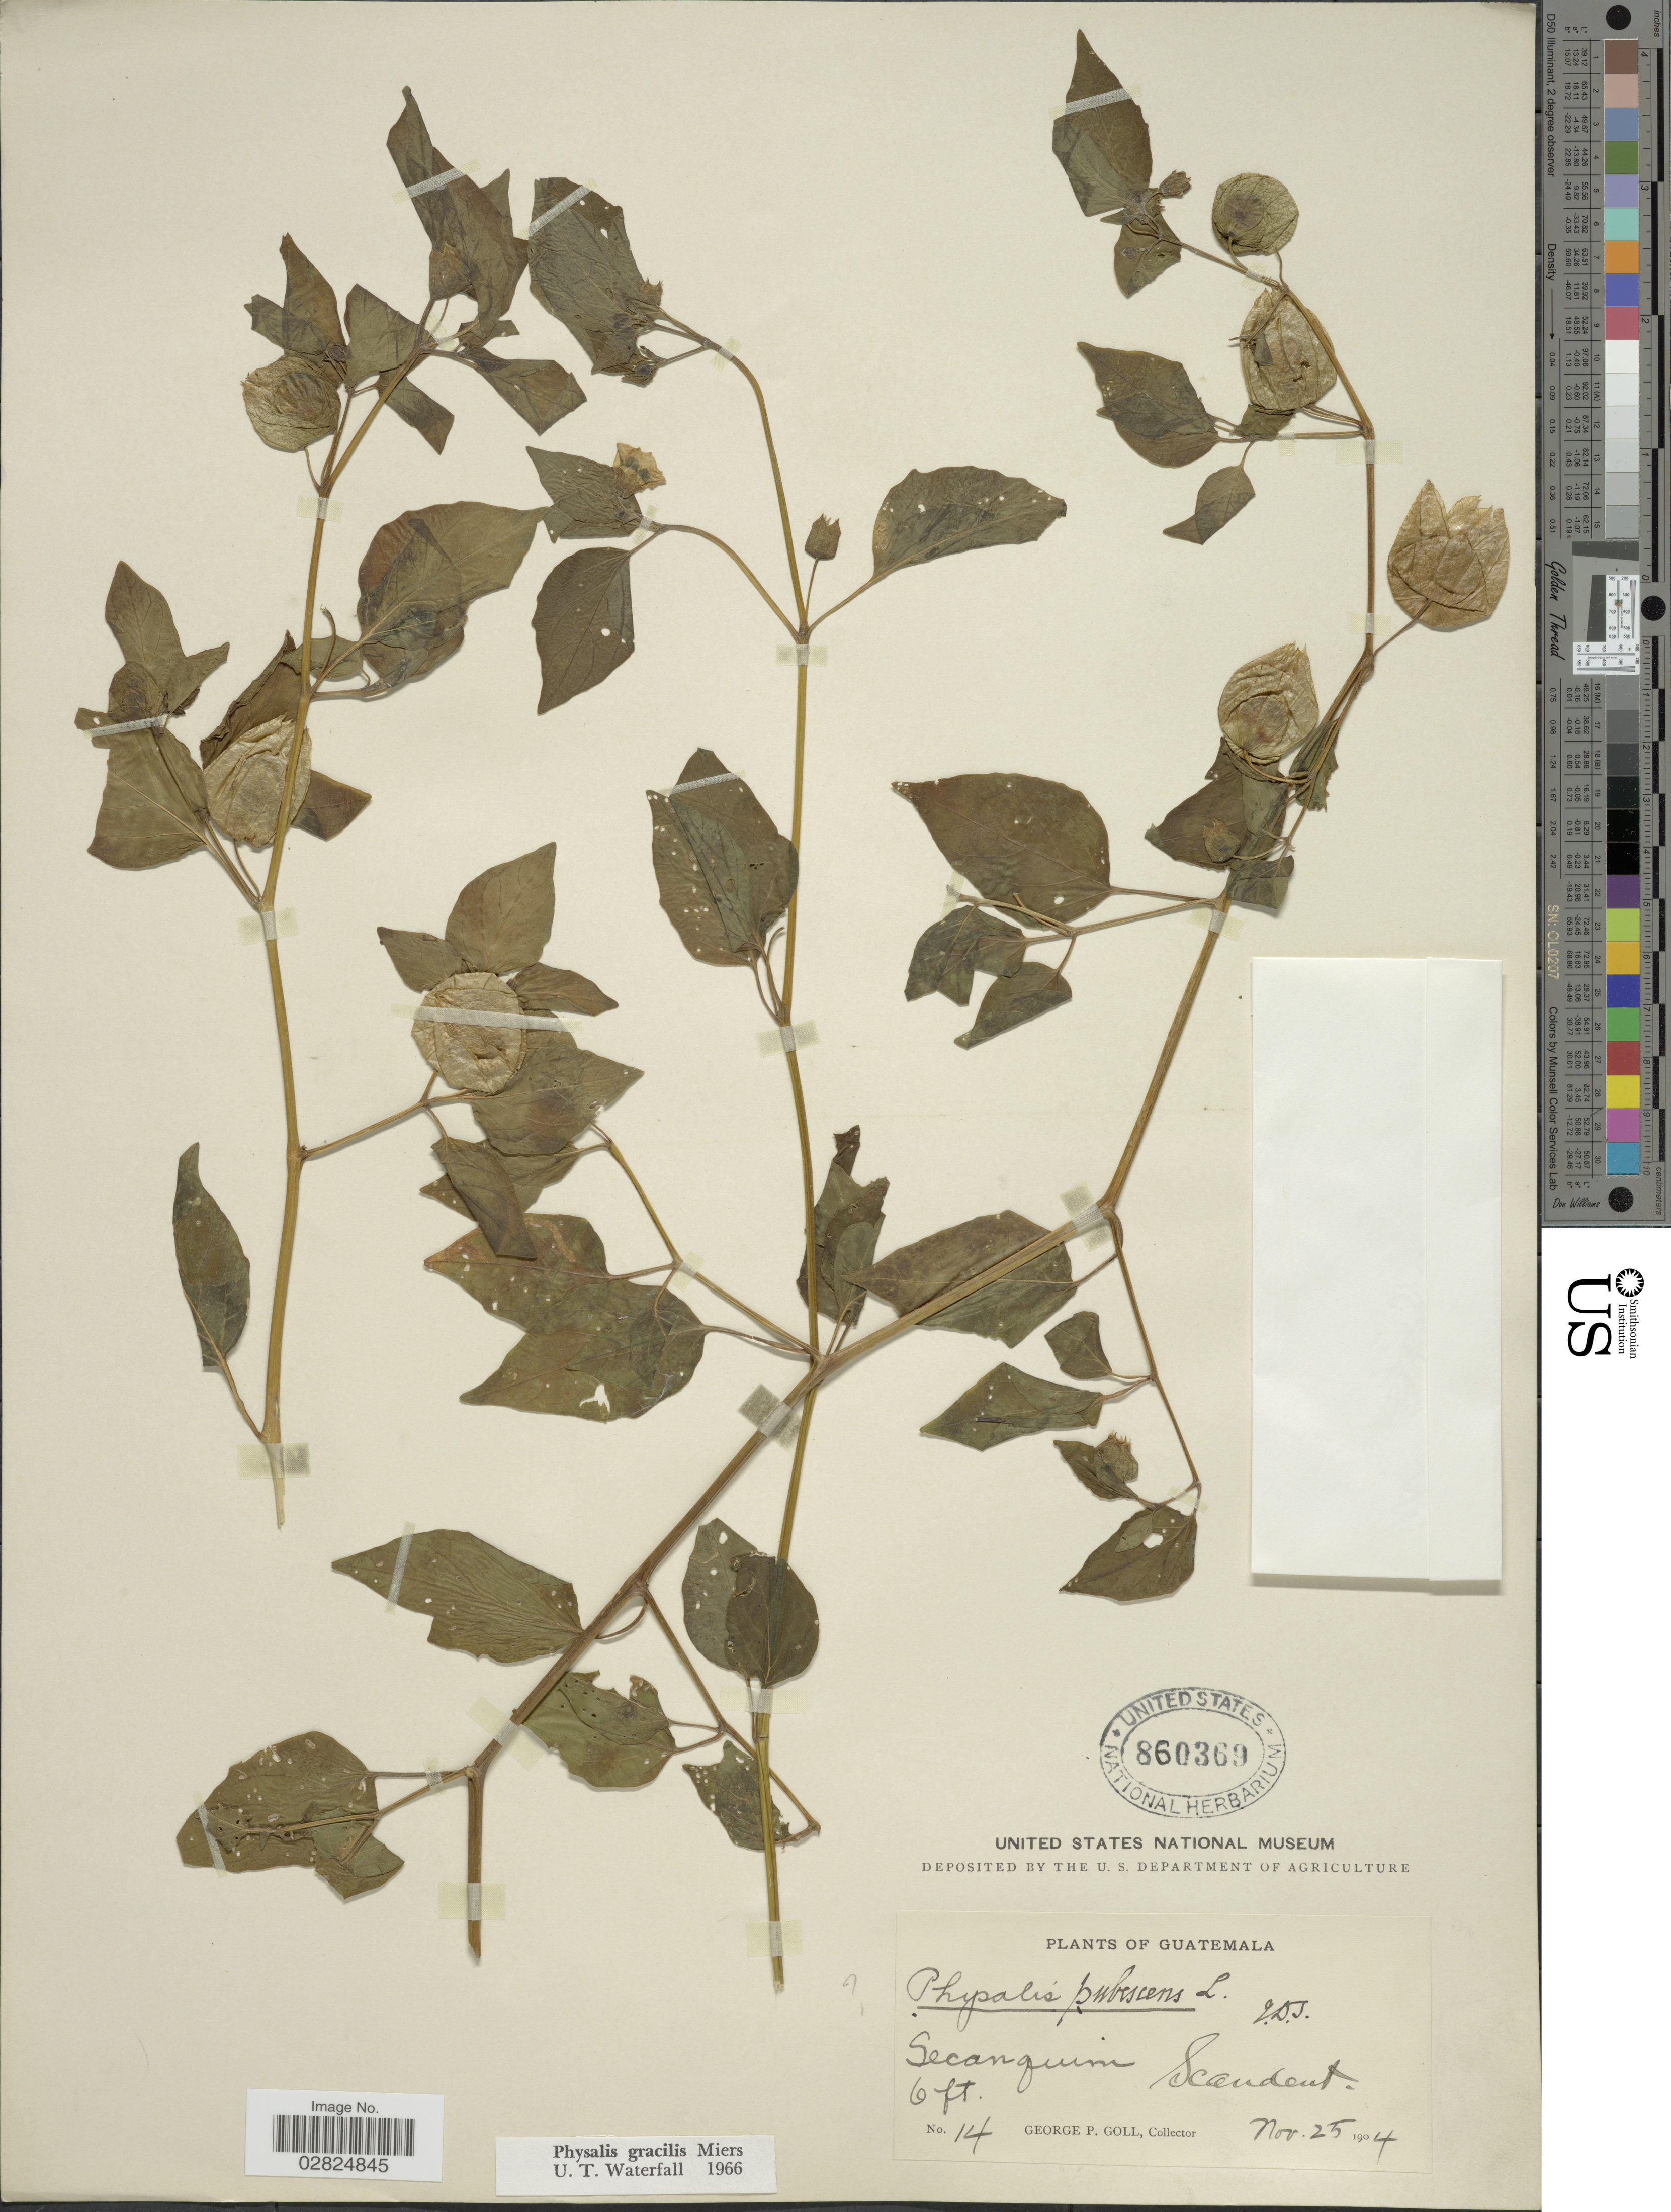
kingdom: Plantae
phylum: Tracheophyta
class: Magnoliopsida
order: Solanales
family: Solanaceae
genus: Physalis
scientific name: Physalis gracilis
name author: Miers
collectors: G. P. Goll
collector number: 14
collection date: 1904-11-25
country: Guatemala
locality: Secanquim.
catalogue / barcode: US 860369